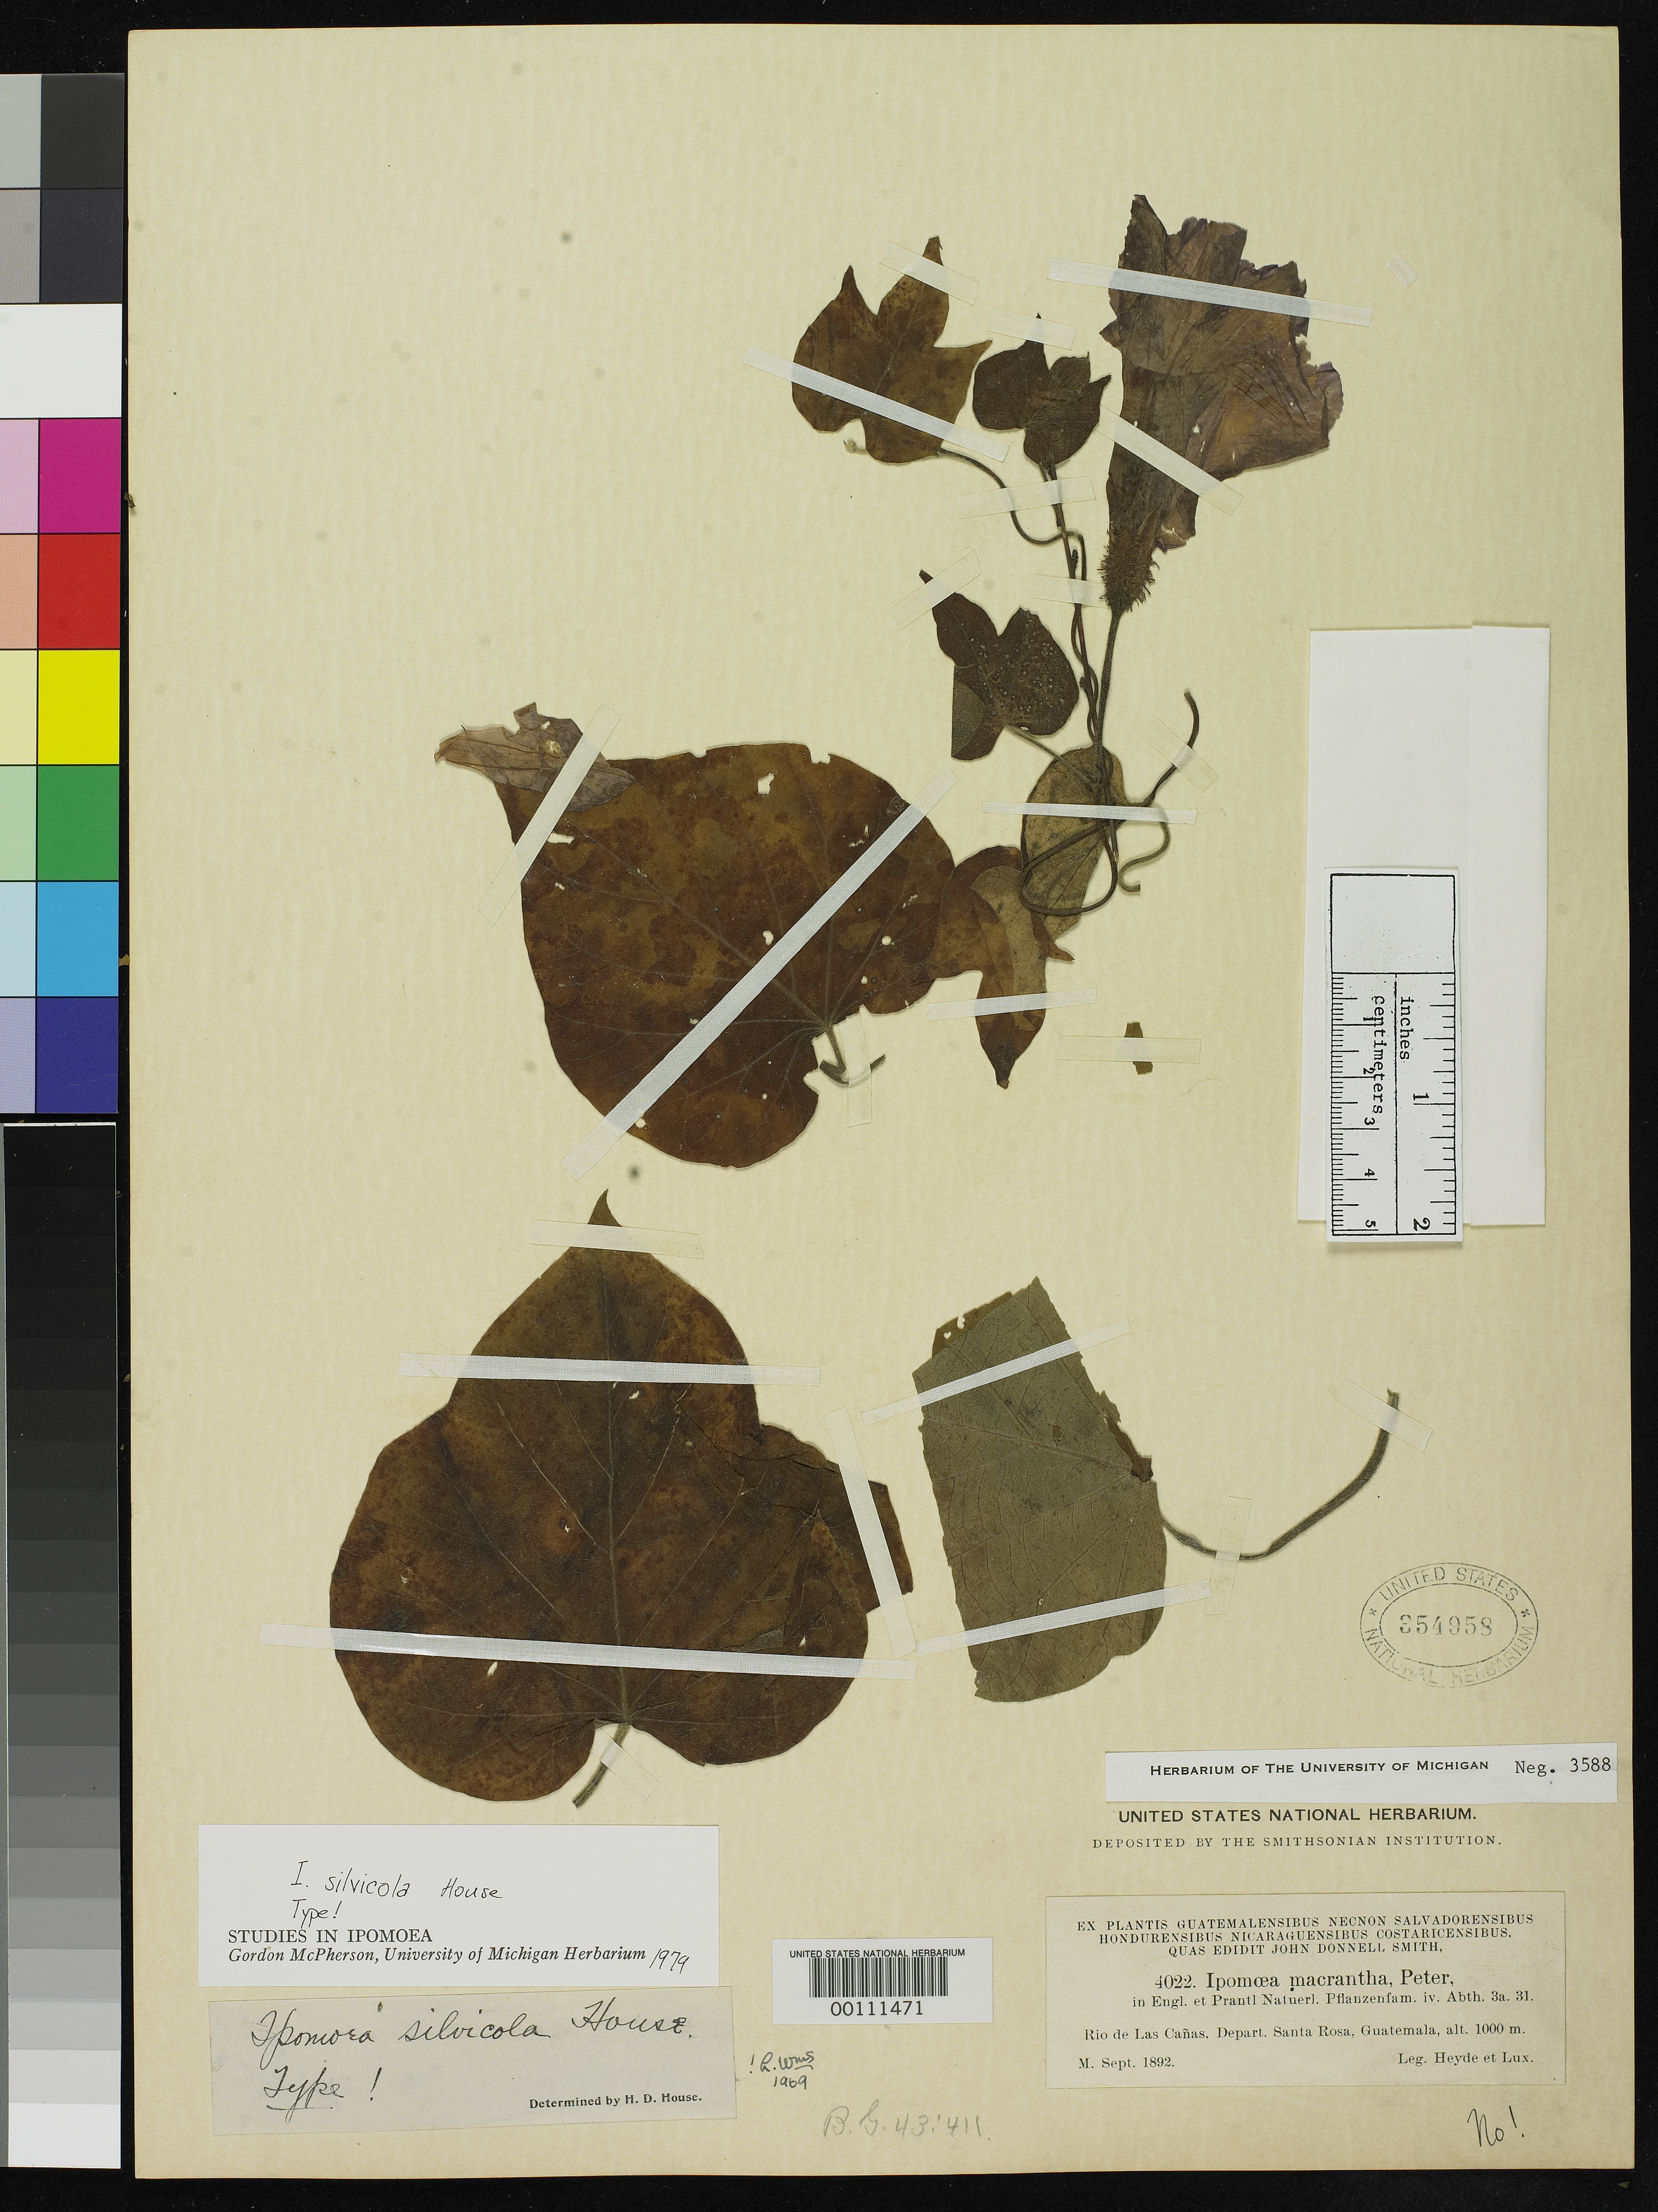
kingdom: Plantae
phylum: Tracheophyta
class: Magnoliopsida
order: Solanales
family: Convolvulaceae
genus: Ipomoea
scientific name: Ipomoea silvicola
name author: House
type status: Holotype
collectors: E. T. Heyde & E. Lux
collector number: J.D.S. 4022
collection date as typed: Sep 1892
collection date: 1892-09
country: Guatemala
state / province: Santa Rosa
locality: Rio de Las Canas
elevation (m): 1000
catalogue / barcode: US 354958